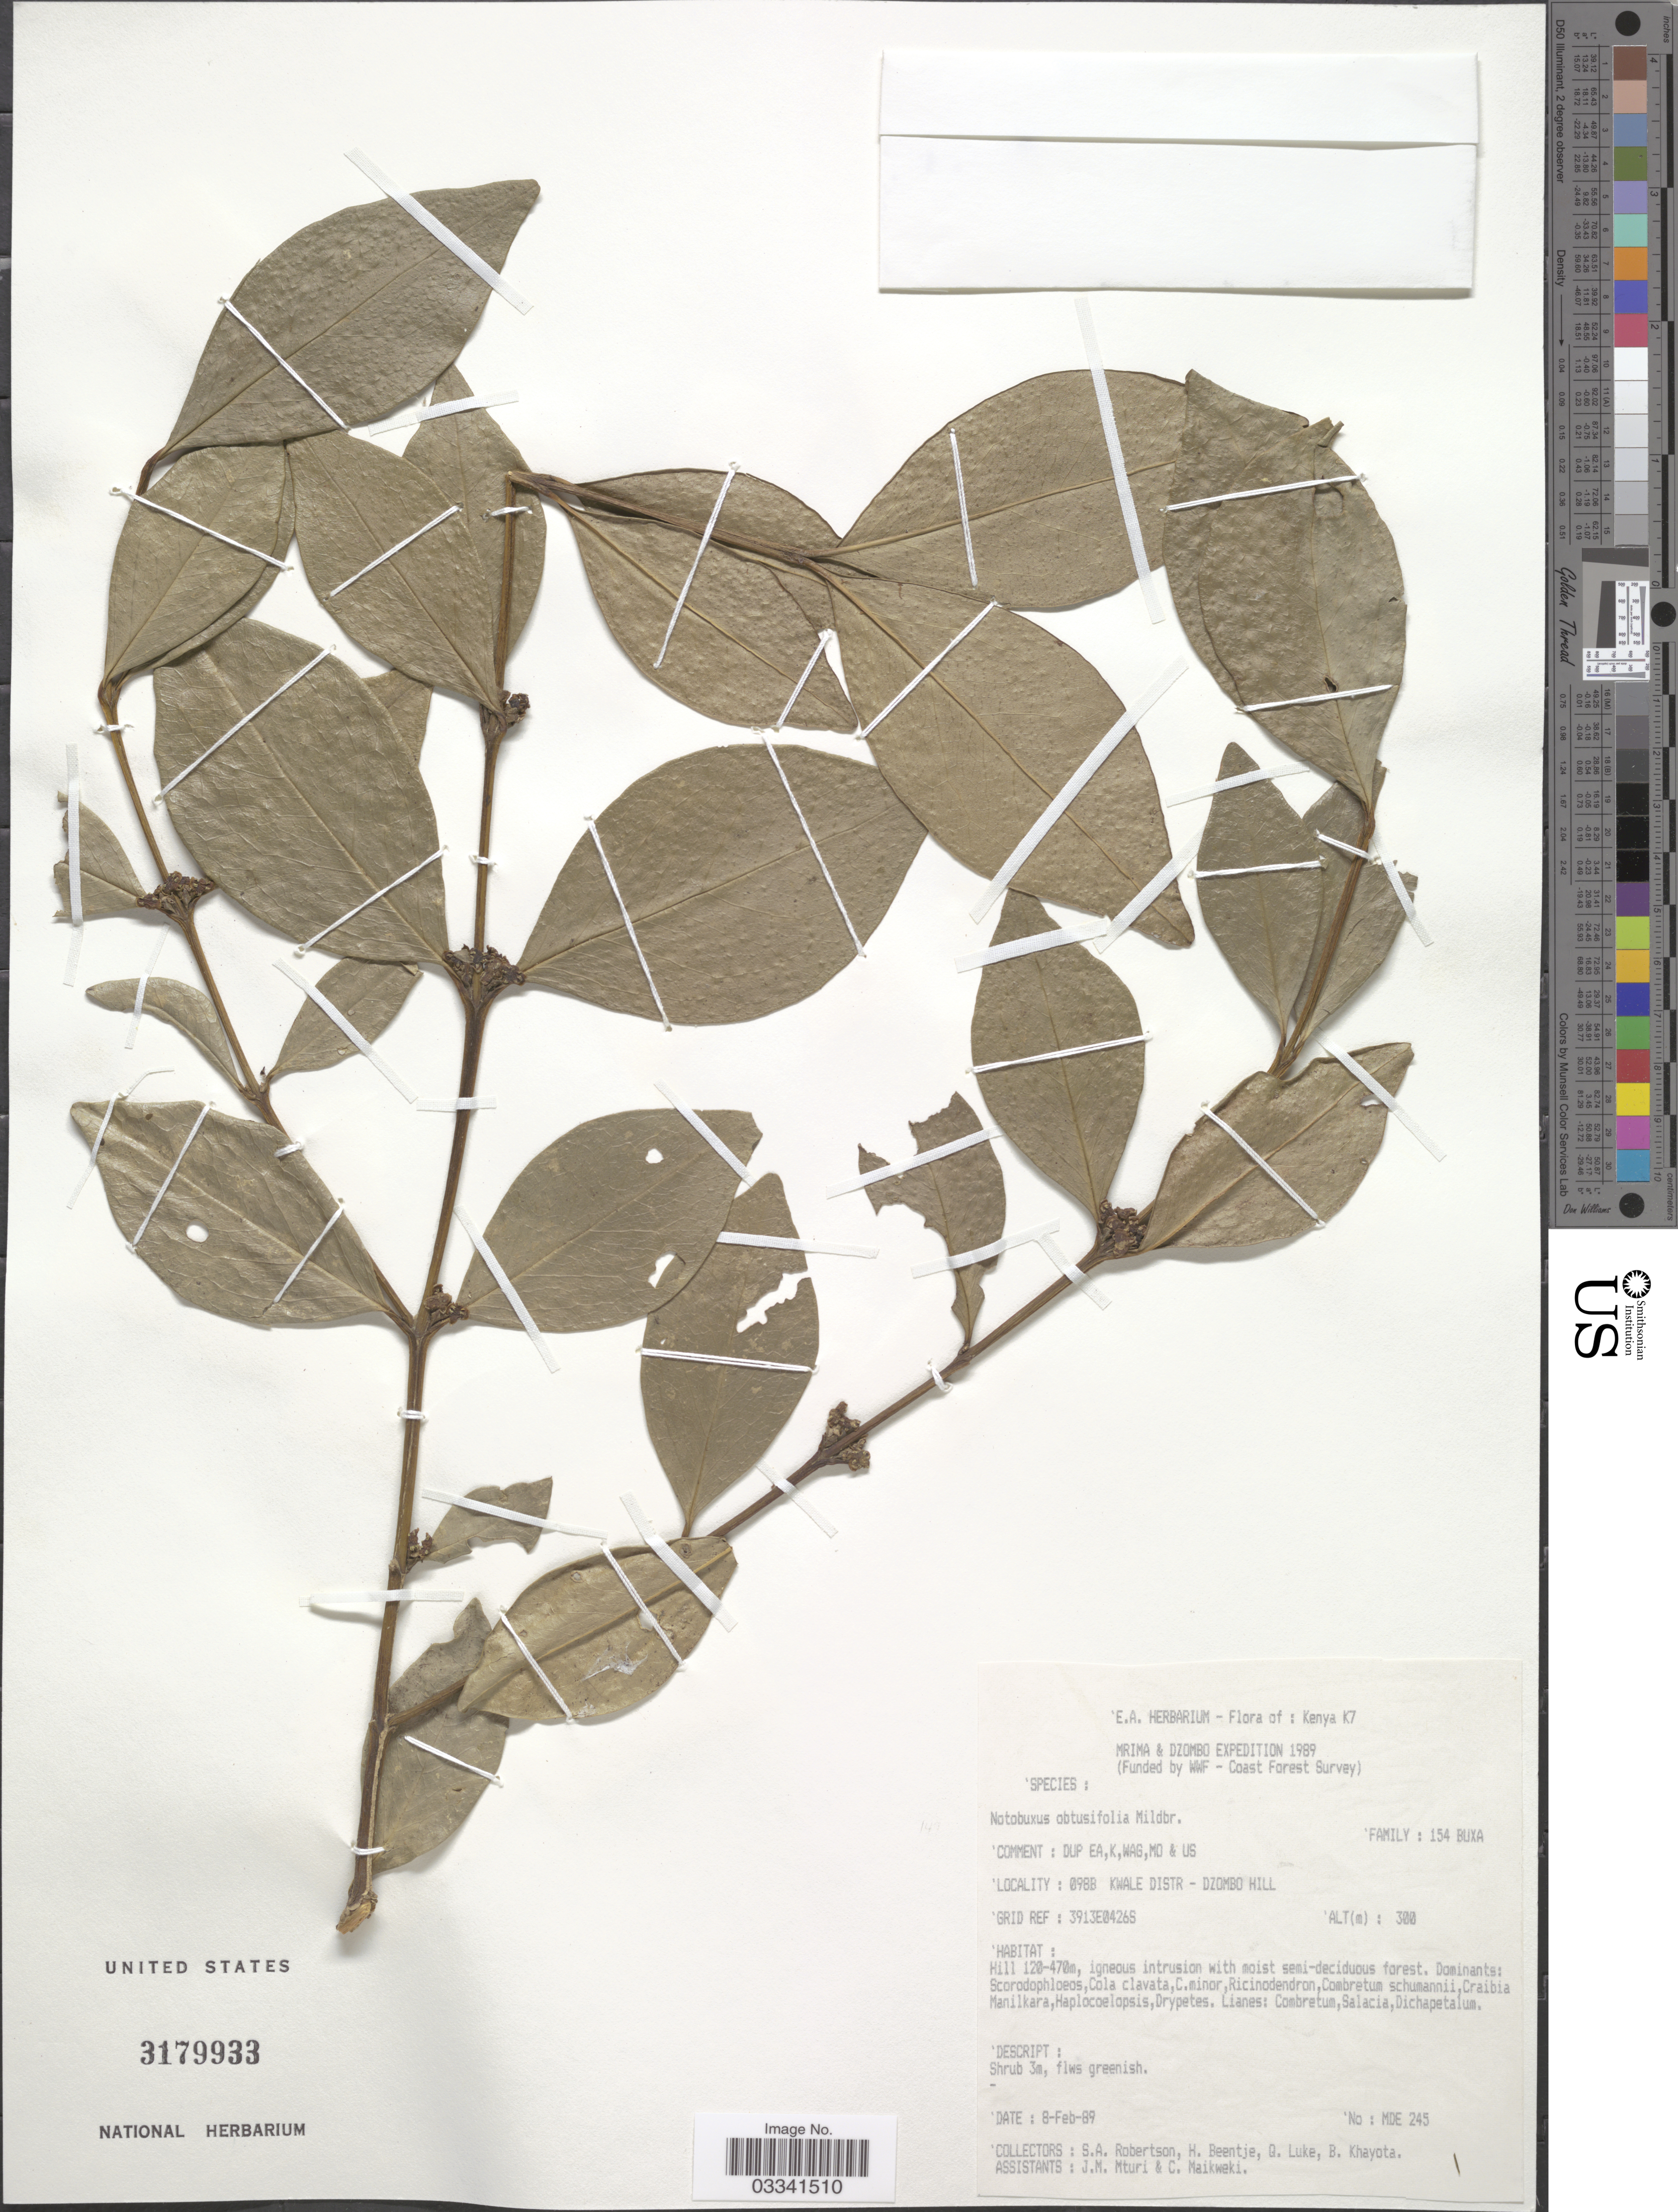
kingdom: Plantae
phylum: Tracheophyta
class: Magnoliopsida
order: Buxales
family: Buxaceae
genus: Buxus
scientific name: Buxus obtusifolia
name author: (Mildbr.) Hutch.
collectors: S. A. Robertson, H. J. Beentje, Q. Luke, B. Khayota & et al.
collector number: MDE 245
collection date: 1989-02-08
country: Kenya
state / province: Kwale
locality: K7. Mrima & Dzombo. 098B - Dzombo Hill. Grid Ref: 3913E0426S.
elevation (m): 300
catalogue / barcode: US 3179933